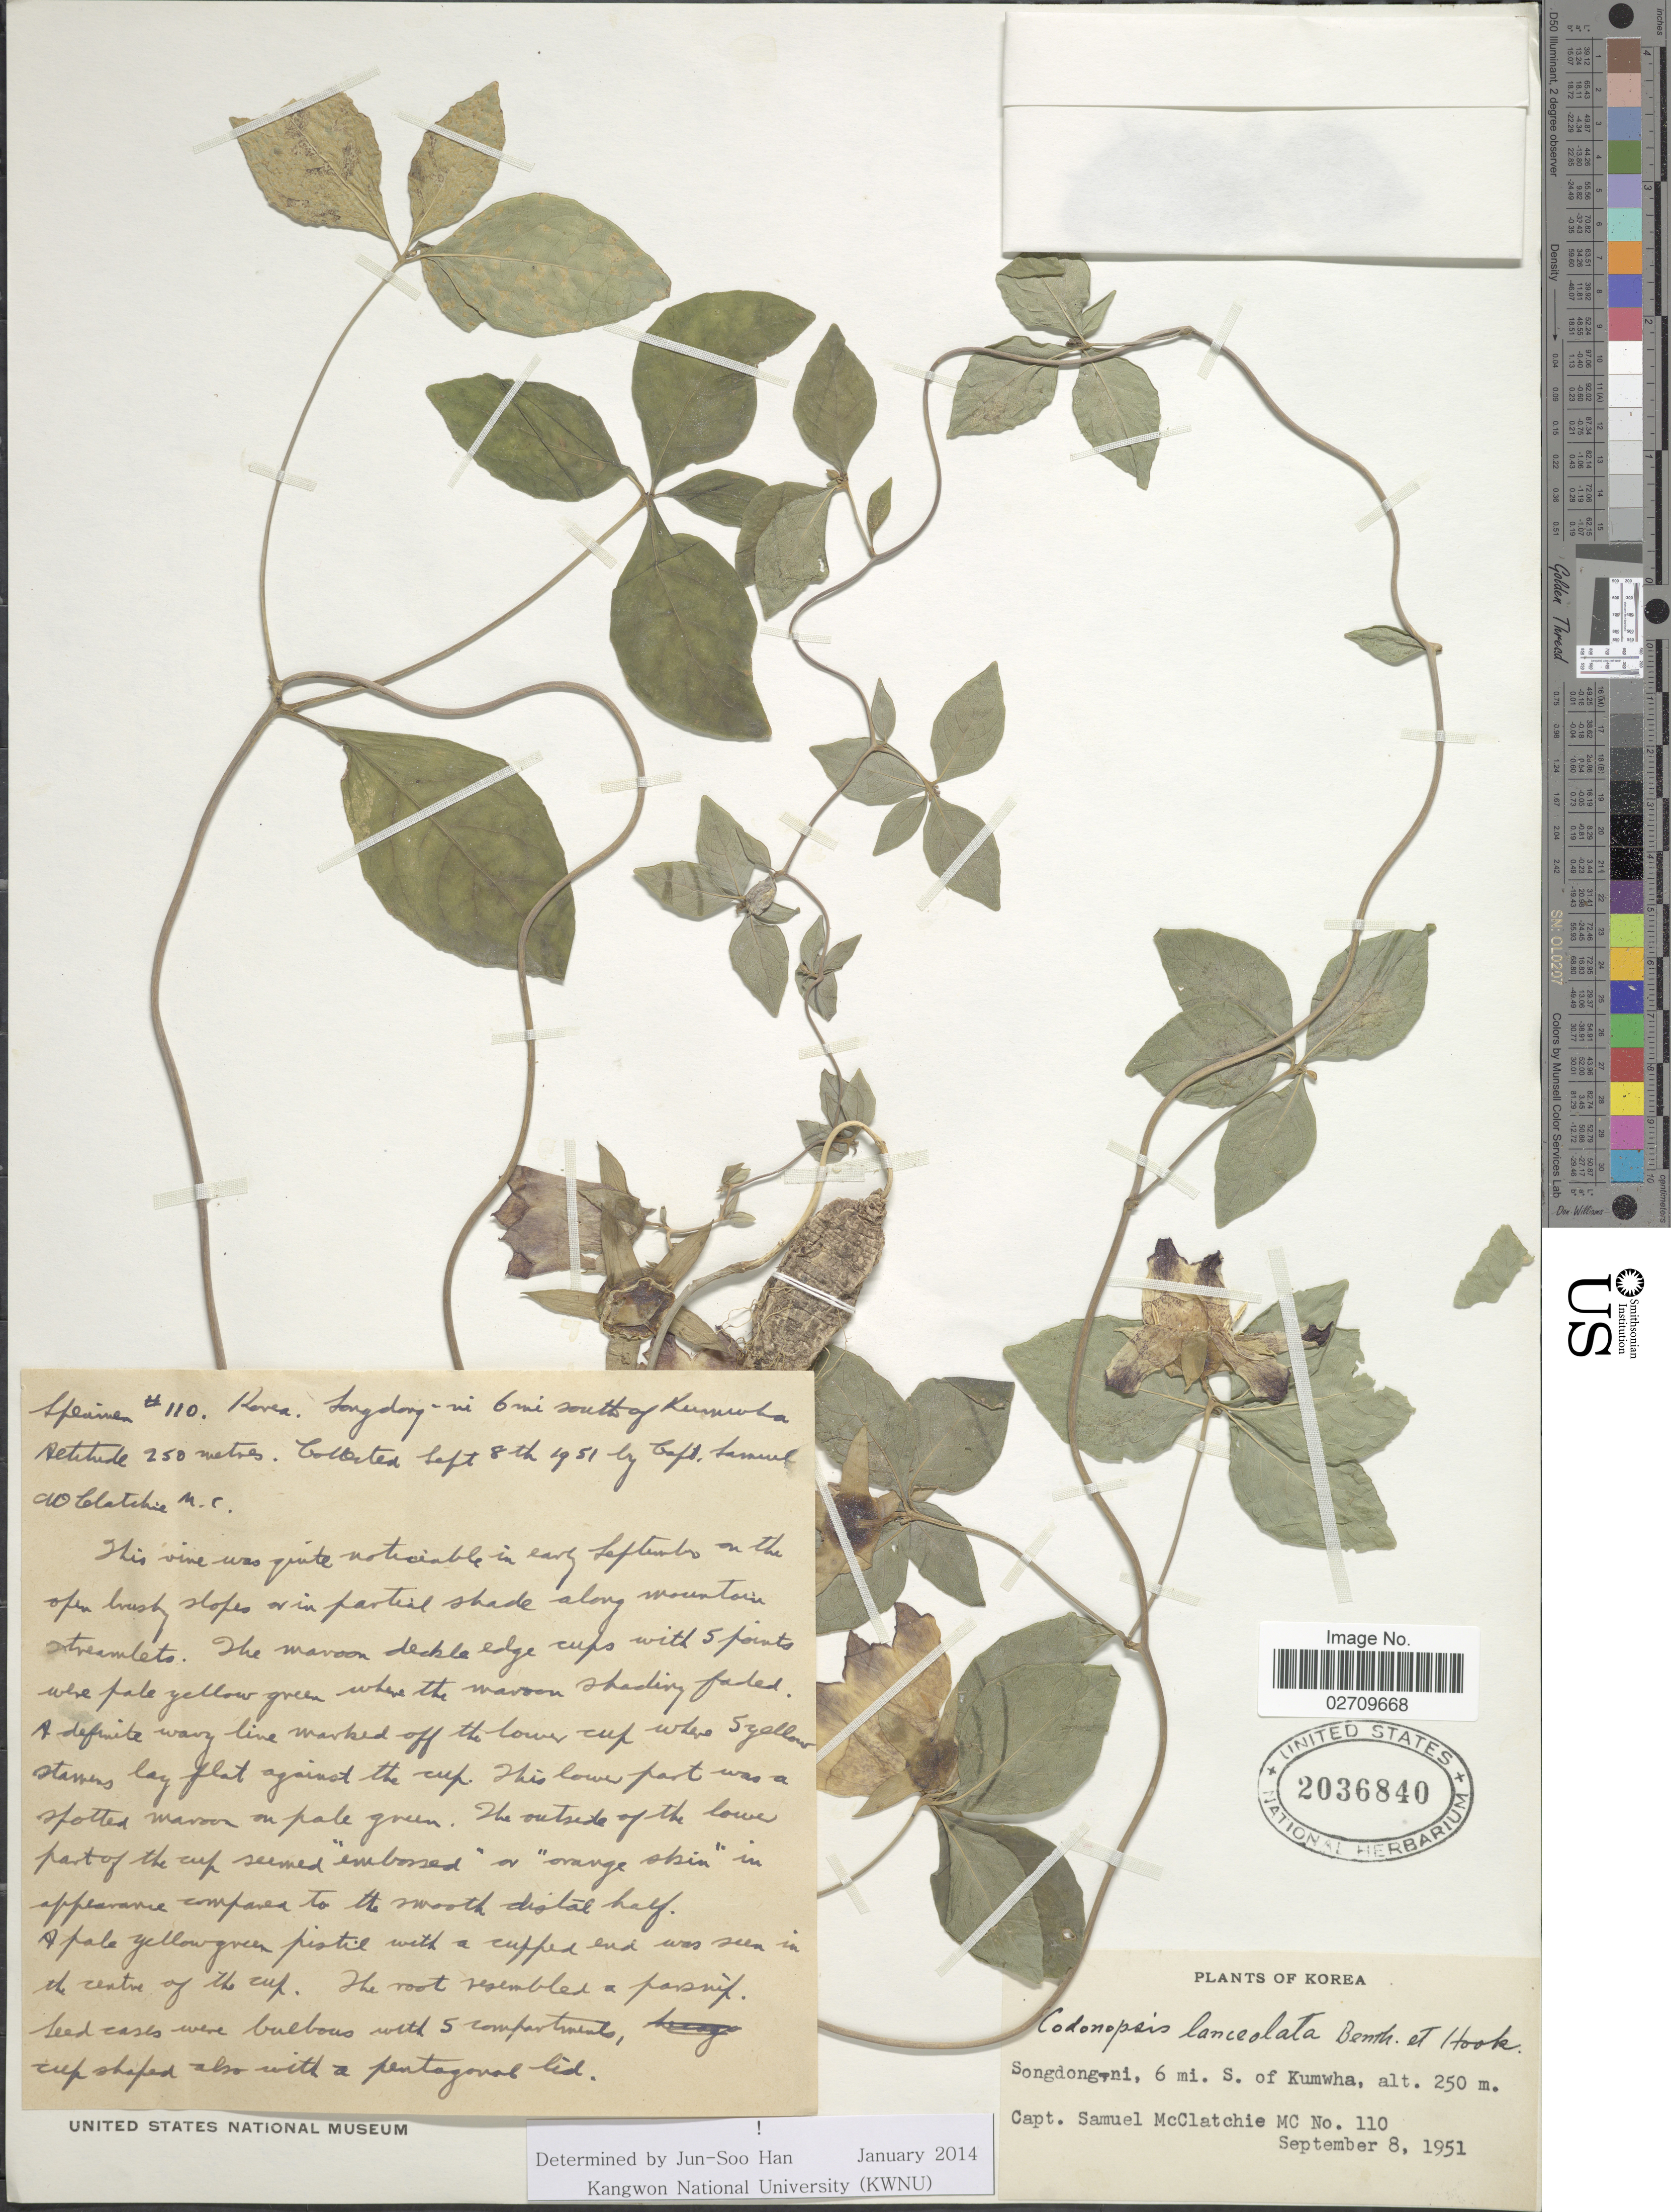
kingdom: Plantae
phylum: Tracheophyta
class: Magnoliopsida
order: Asterales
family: Campanulaceae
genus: Codonopsis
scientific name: Codonopsis lanceolata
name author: (Siebold & Zucc.) Benth. & Hook. f. ex Trautv.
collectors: S. McClatchie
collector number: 110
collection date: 1951-09-08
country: South Korea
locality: Songdong-ni, 6 mi. S. of Kumwha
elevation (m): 250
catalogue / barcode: US 2036840